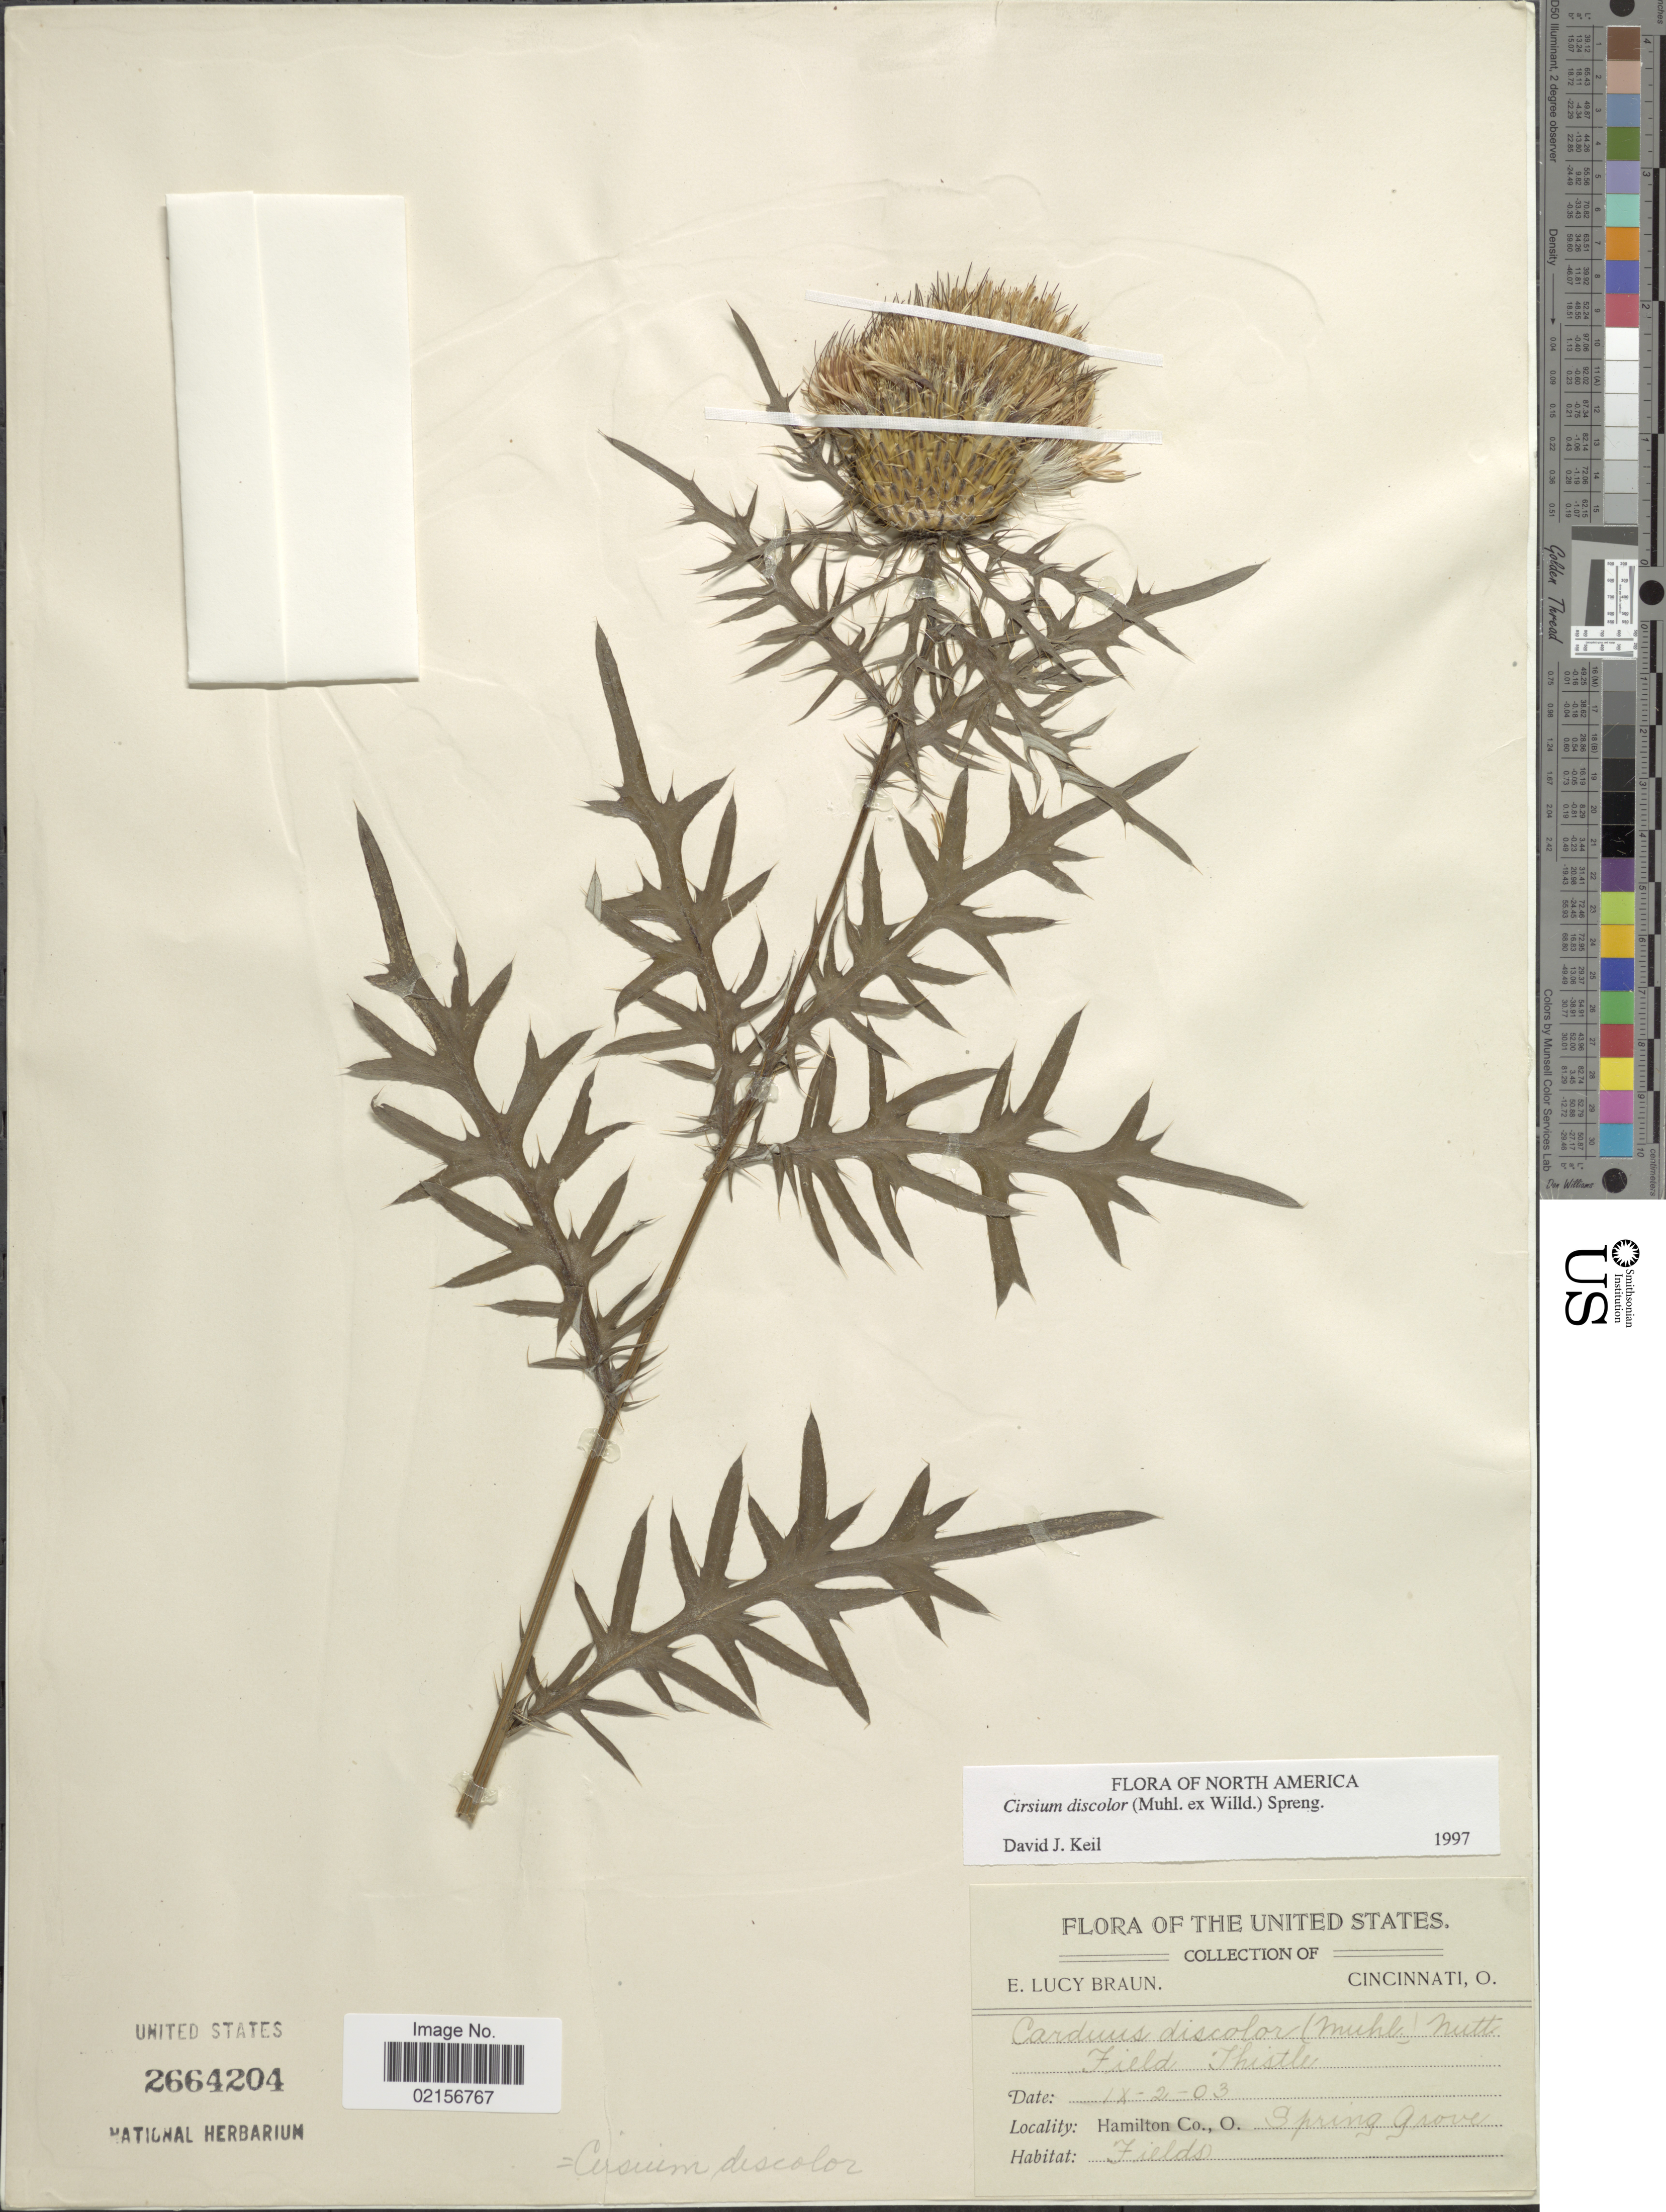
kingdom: Plantae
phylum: Tracheophyta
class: Magnoliopsida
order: Asterales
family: Asteraceae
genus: Cirsium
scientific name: Cirsium discolor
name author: (Muhl. ex Willd.) Spreng.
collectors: E. L. Braun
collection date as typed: Transcribed d/m/y: 2/9/3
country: United States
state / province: Ohio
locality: Field Thistle, Hamilton Co., Spring Grove, Cincinnati O.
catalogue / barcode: US 2664204